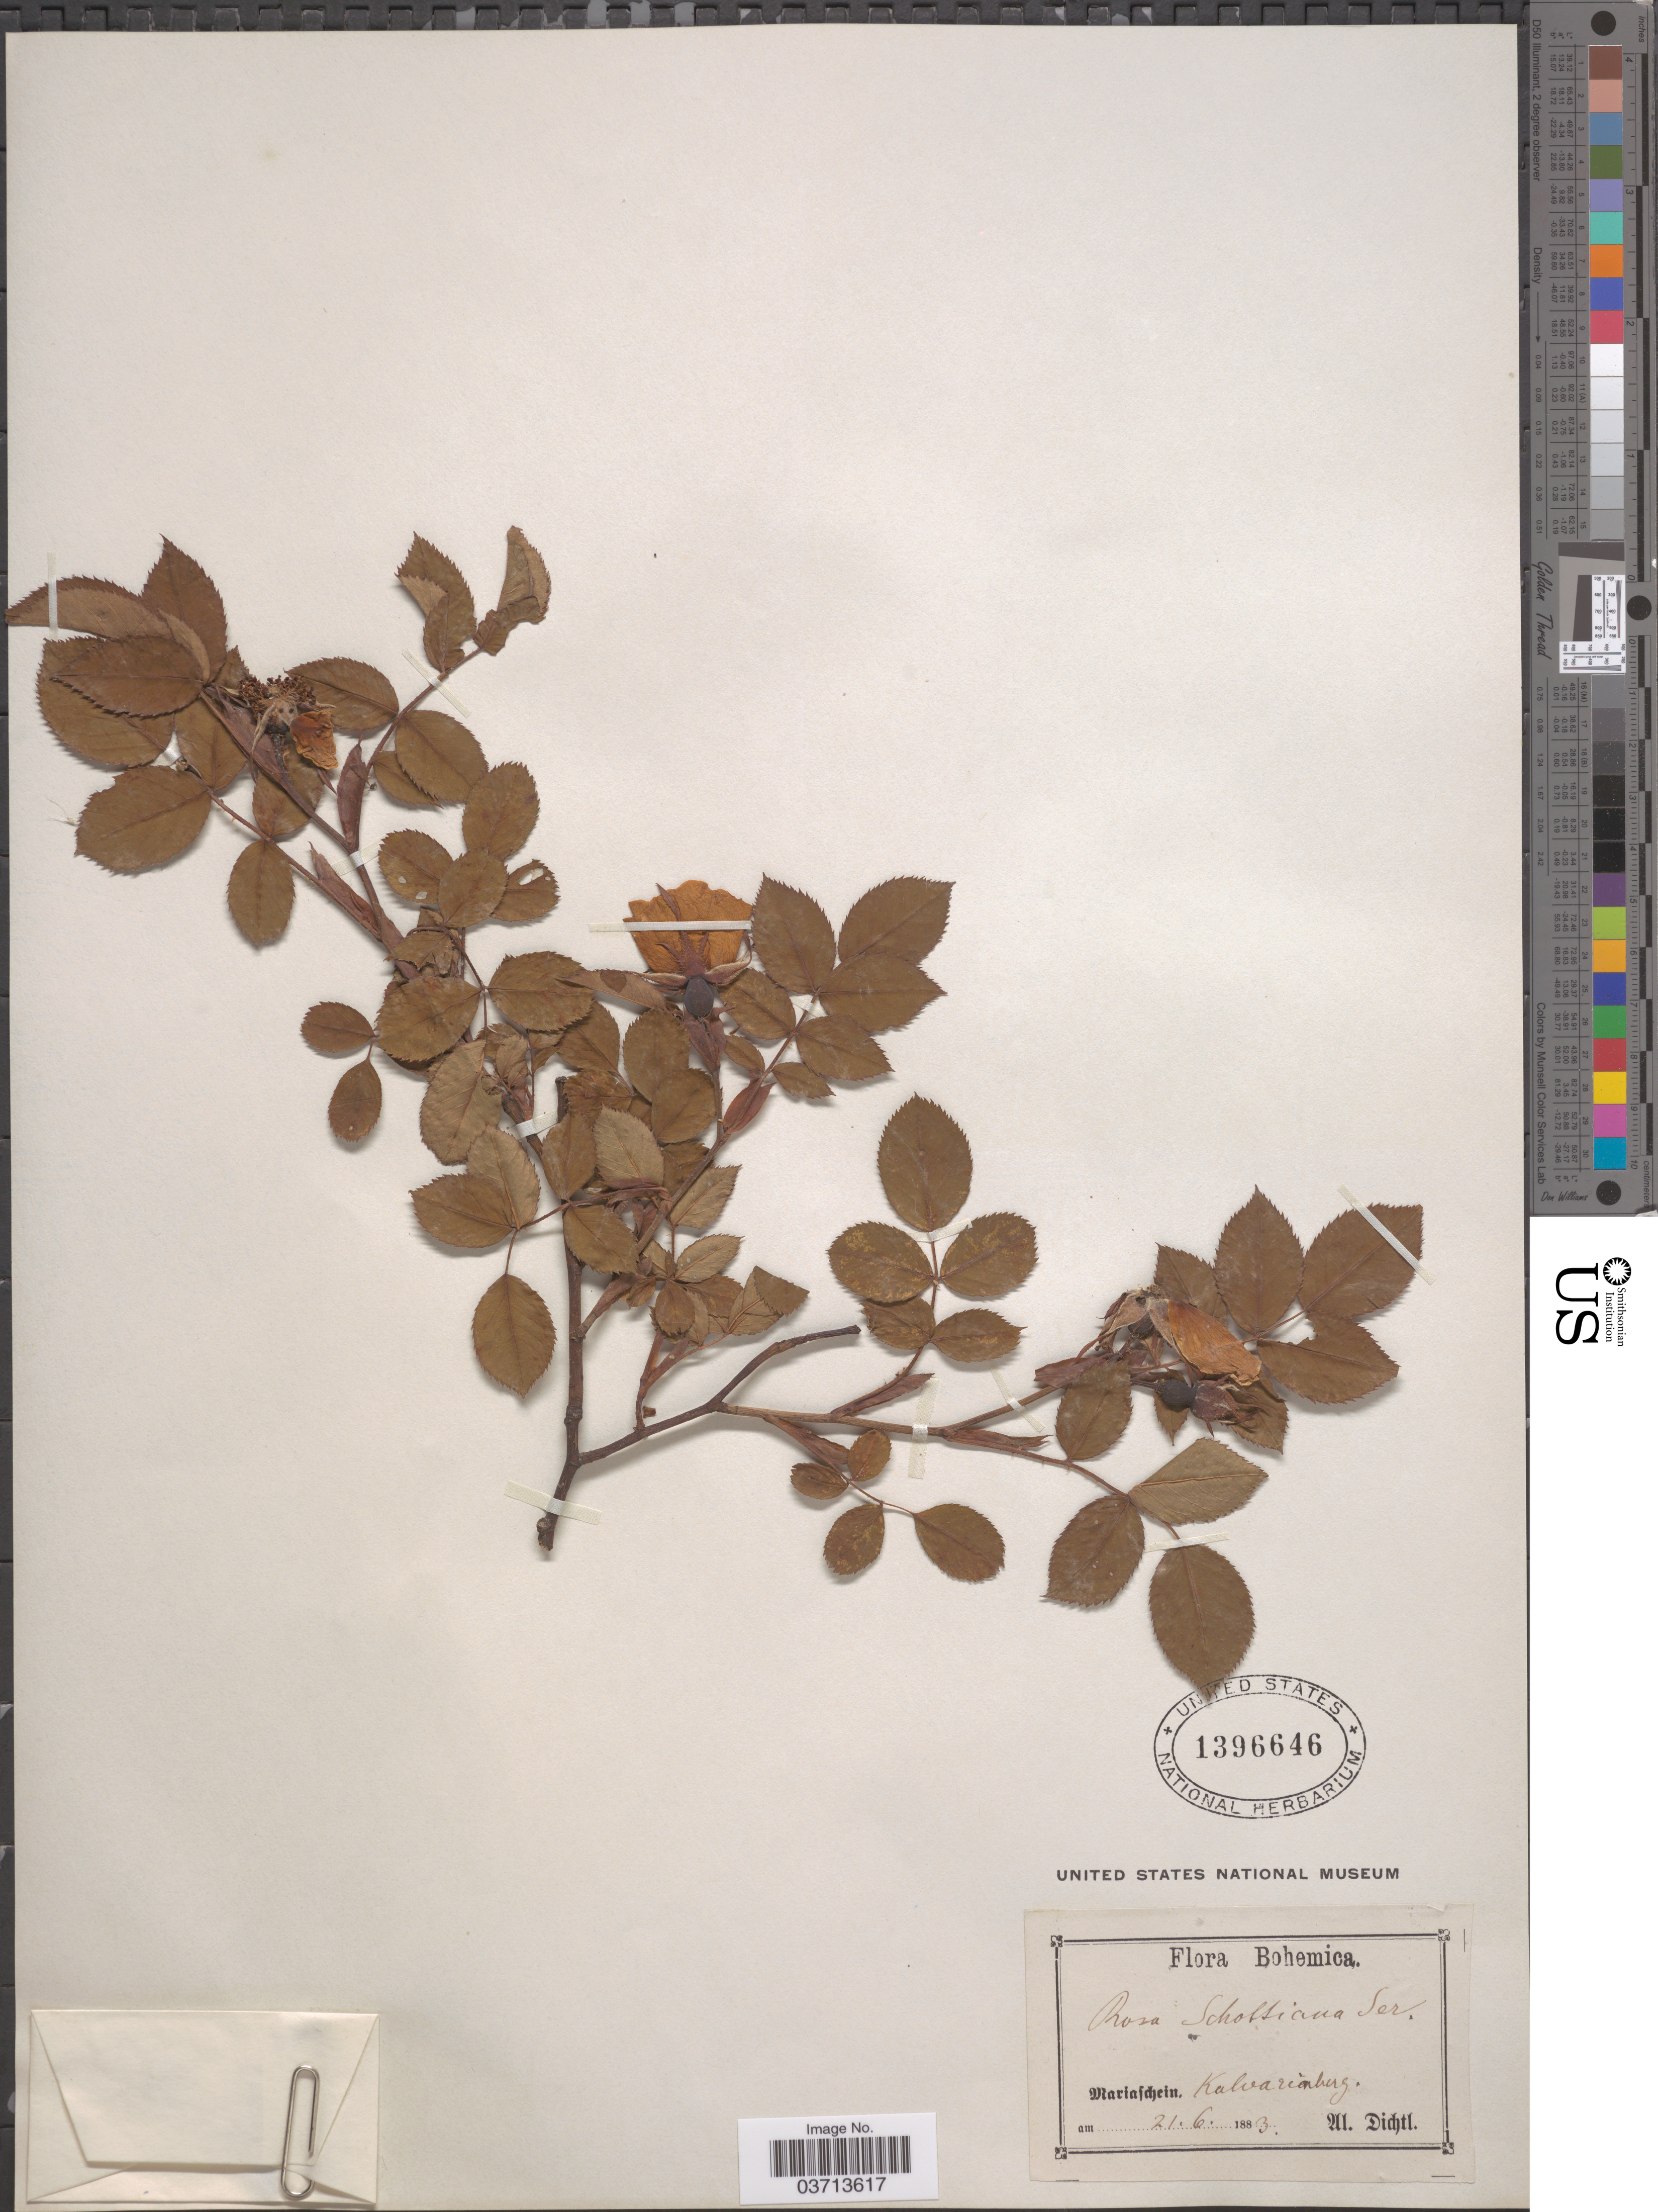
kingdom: Plantae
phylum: Tracheophyta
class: Magnoliopsida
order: Rosales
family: Rosaceae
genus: Rosa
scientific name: Rosa schottiana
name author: (Ser.) Déségl.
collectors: W. Dichtl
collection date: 1883-06-21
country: Czechia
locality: Bohemica. Mariaschein, Kalvarienburg.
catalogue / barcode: US 1396646